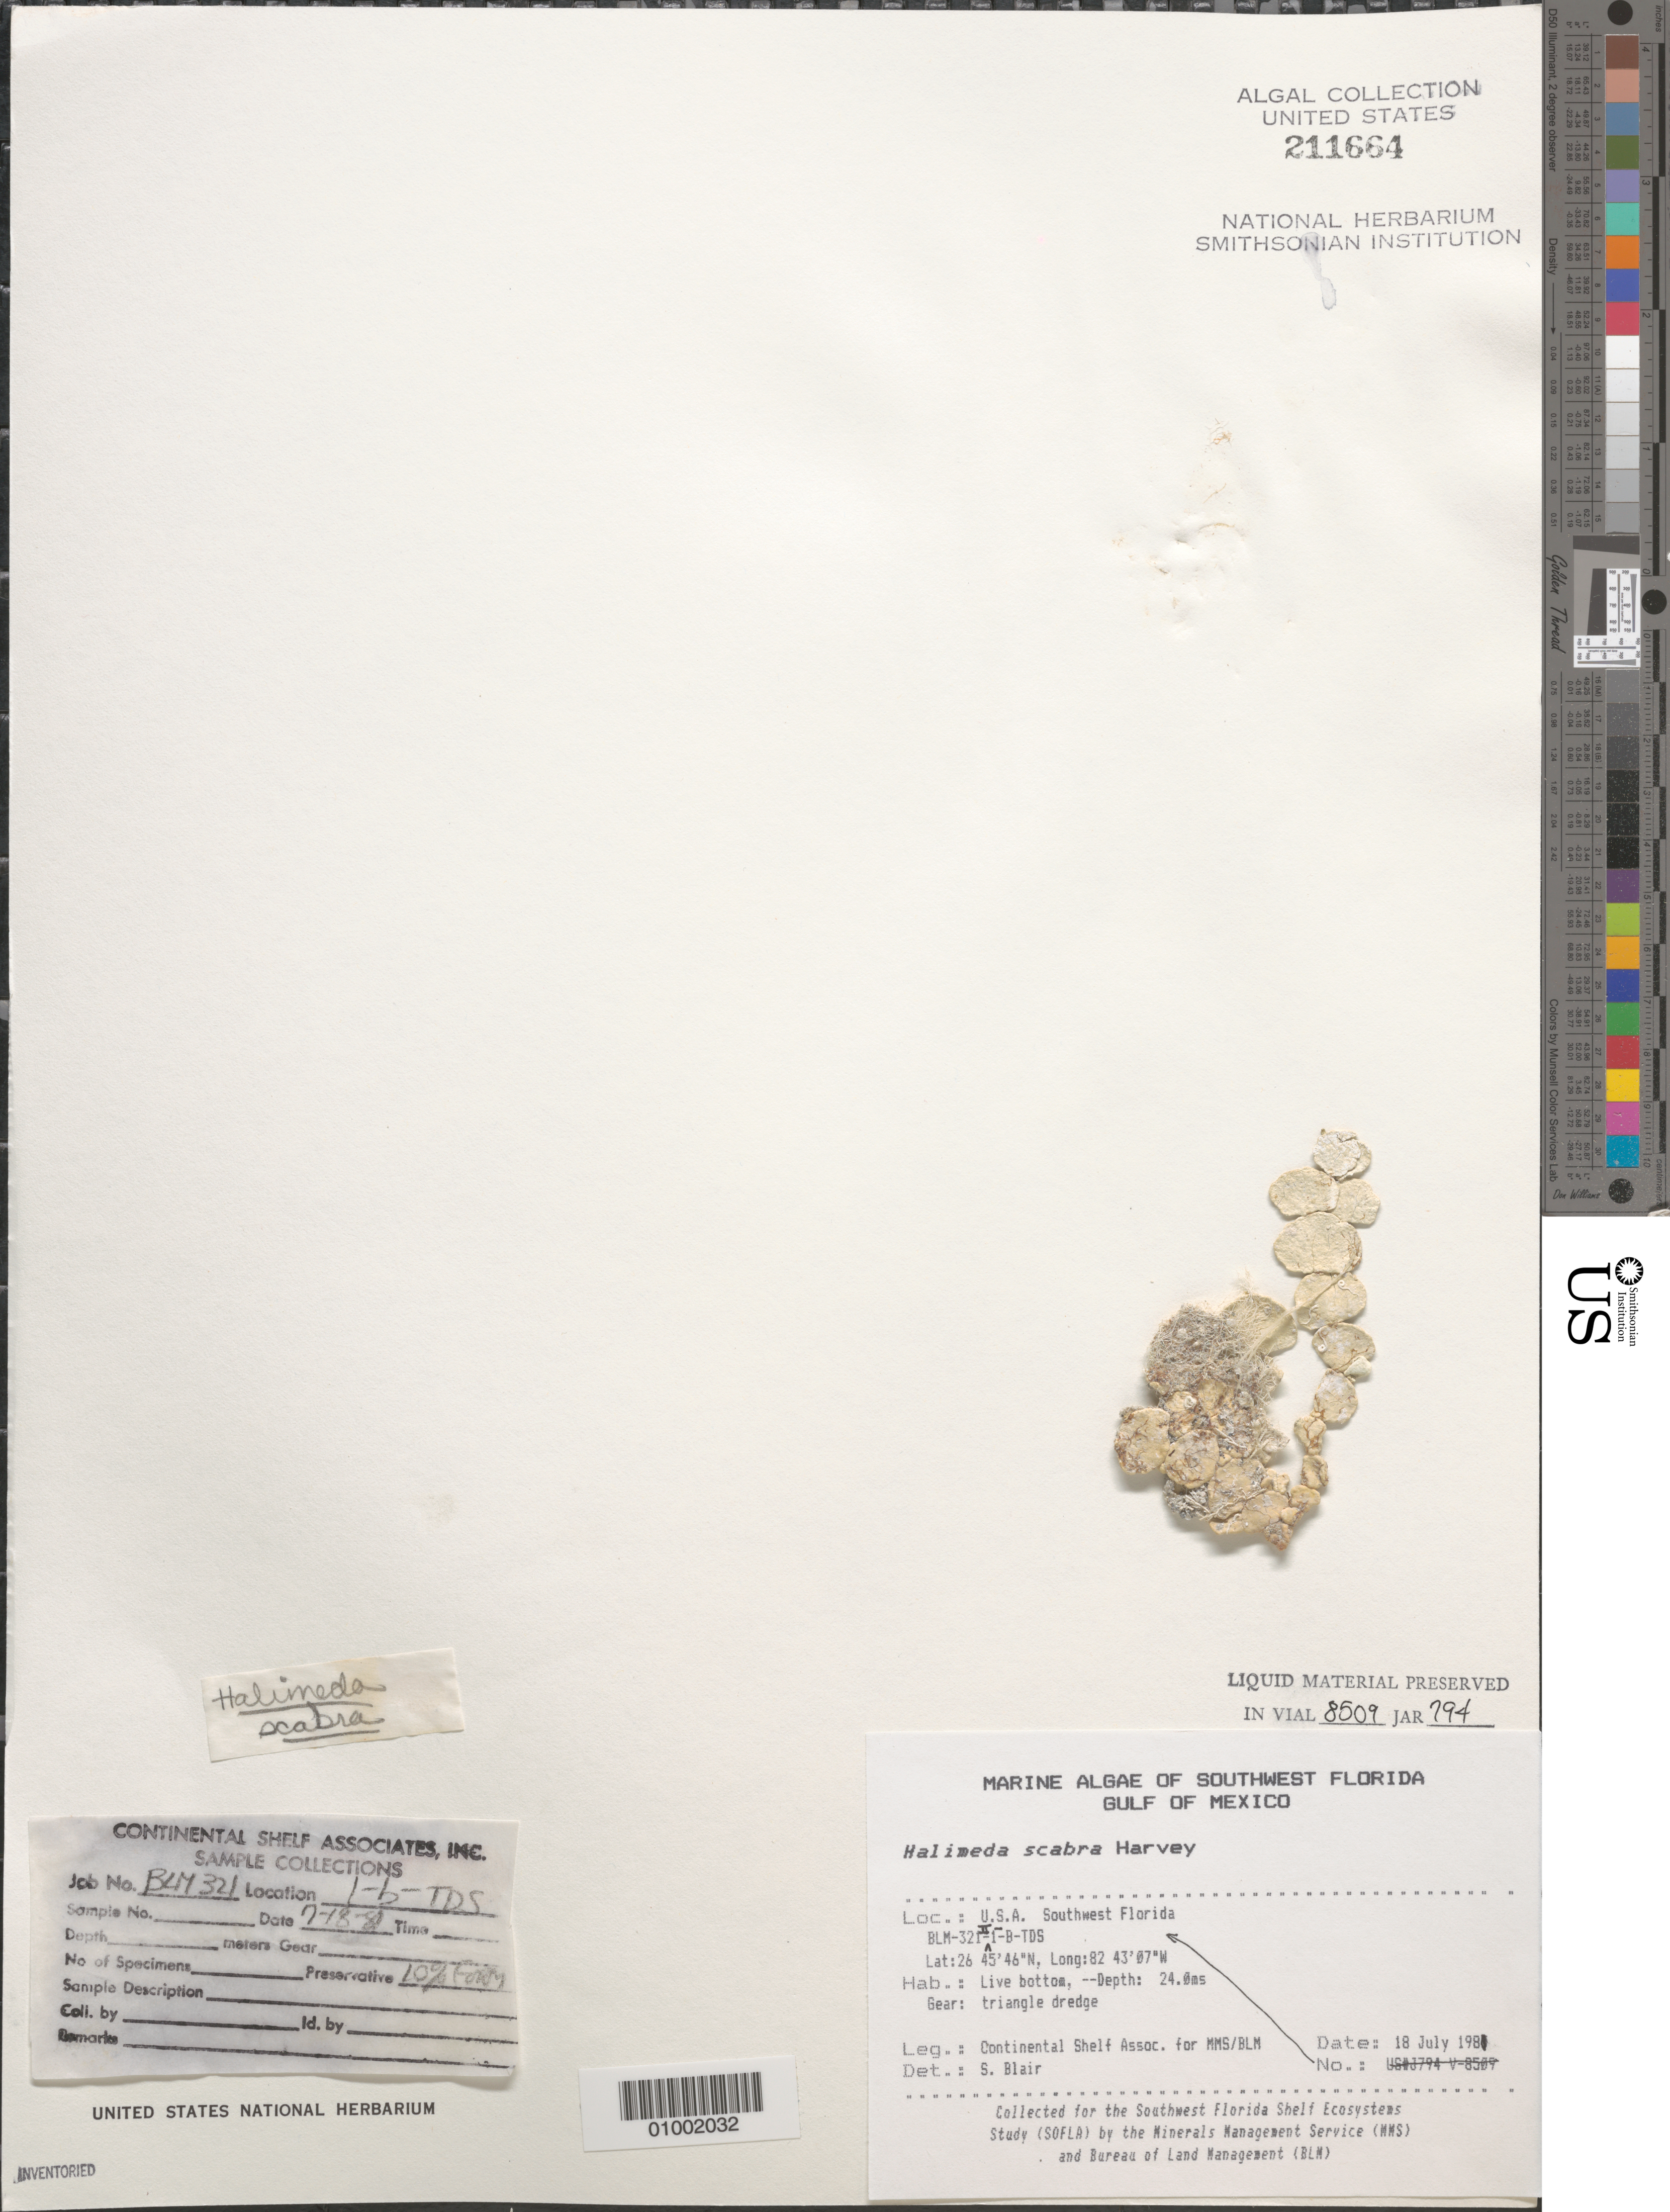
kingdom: Plantae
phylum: Chlorophyta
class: Ulvophyceae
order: Bryopsidales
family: Halimedaceae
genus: Halimeda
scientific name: Halimeda scabra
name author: M. Howe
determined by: Blair, S. M.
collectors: Continental Shelf Associates for the MMS/BLM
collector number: BLM-321-II-1-B-TDS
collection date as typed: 18 Jul 1981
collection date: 1981-07-18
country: United States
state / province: Florida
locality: Gulf of Mexico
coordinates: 26 45'46"N, 82 43'07"W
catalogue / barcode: US 211664